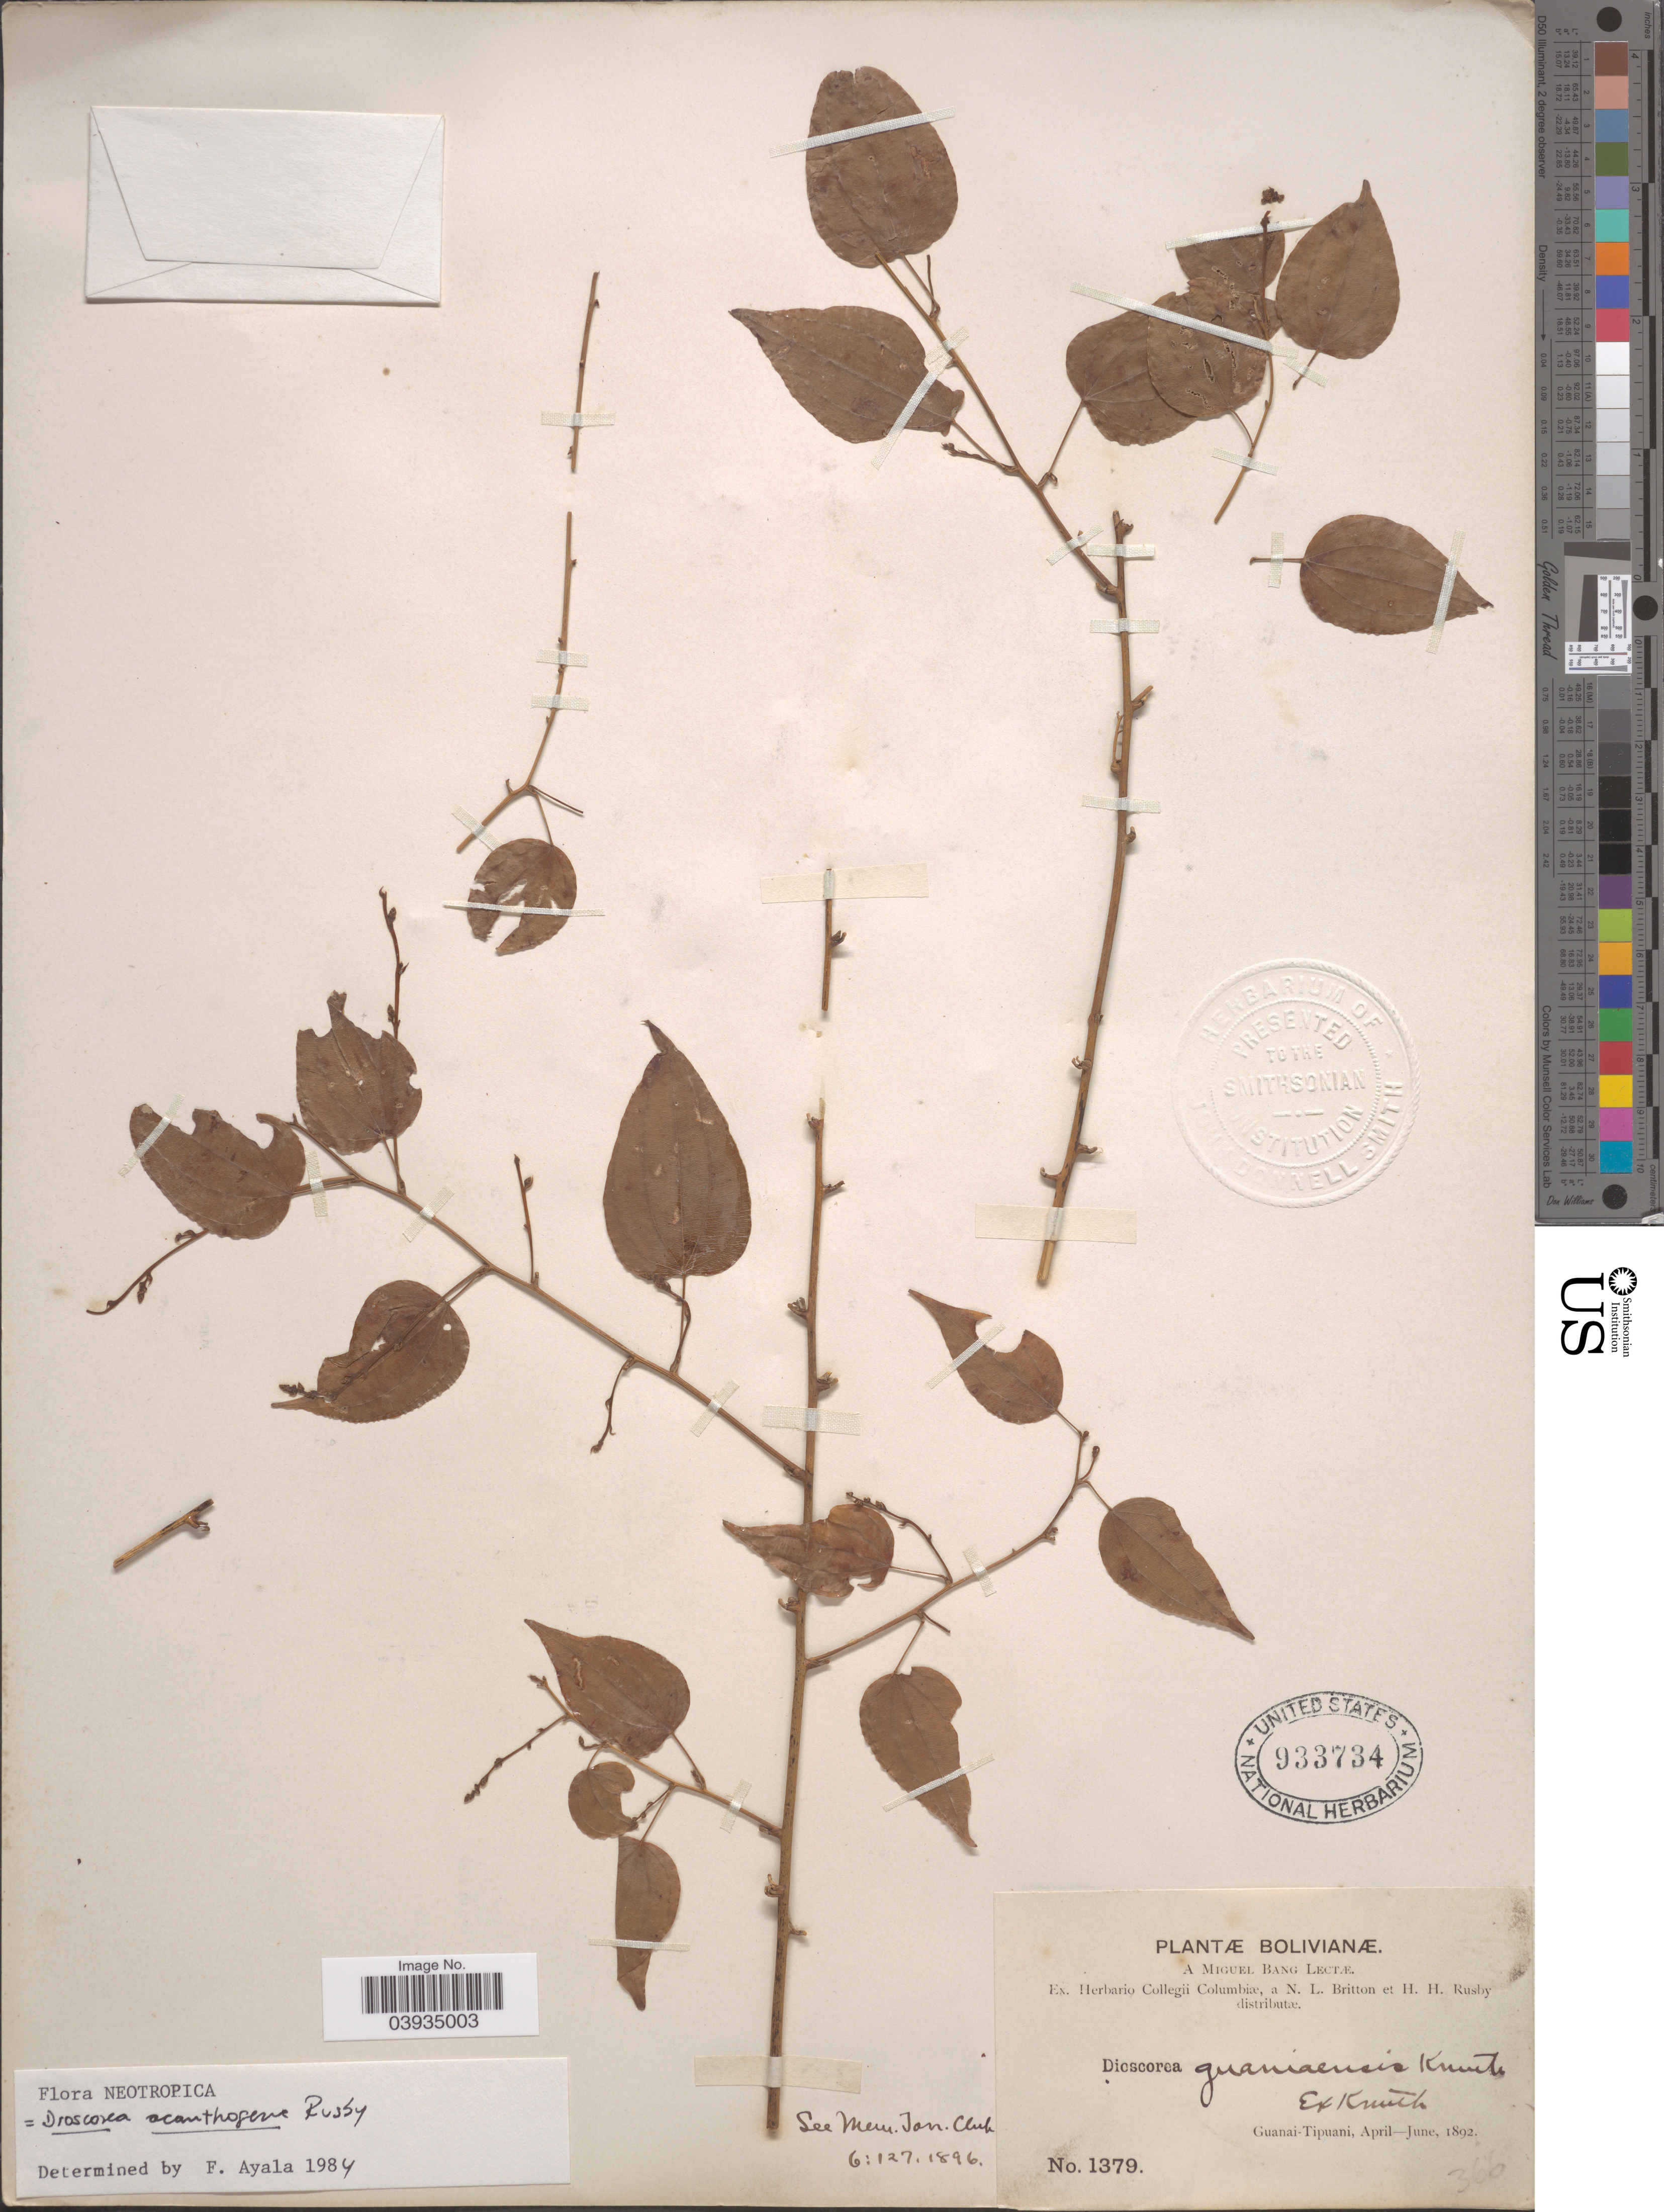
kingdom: Plantae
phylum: Tracheophyta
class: Liliopsida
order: Dioscoreales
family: Dioscoreaceae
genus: Dioscorea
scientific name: Dioscorea acanthogene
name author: Rusby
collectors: M. Bang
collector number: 1379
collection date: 1892-04/1892-06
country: Bolivia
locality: Guanai-Tipuani.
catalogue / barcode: US 933734